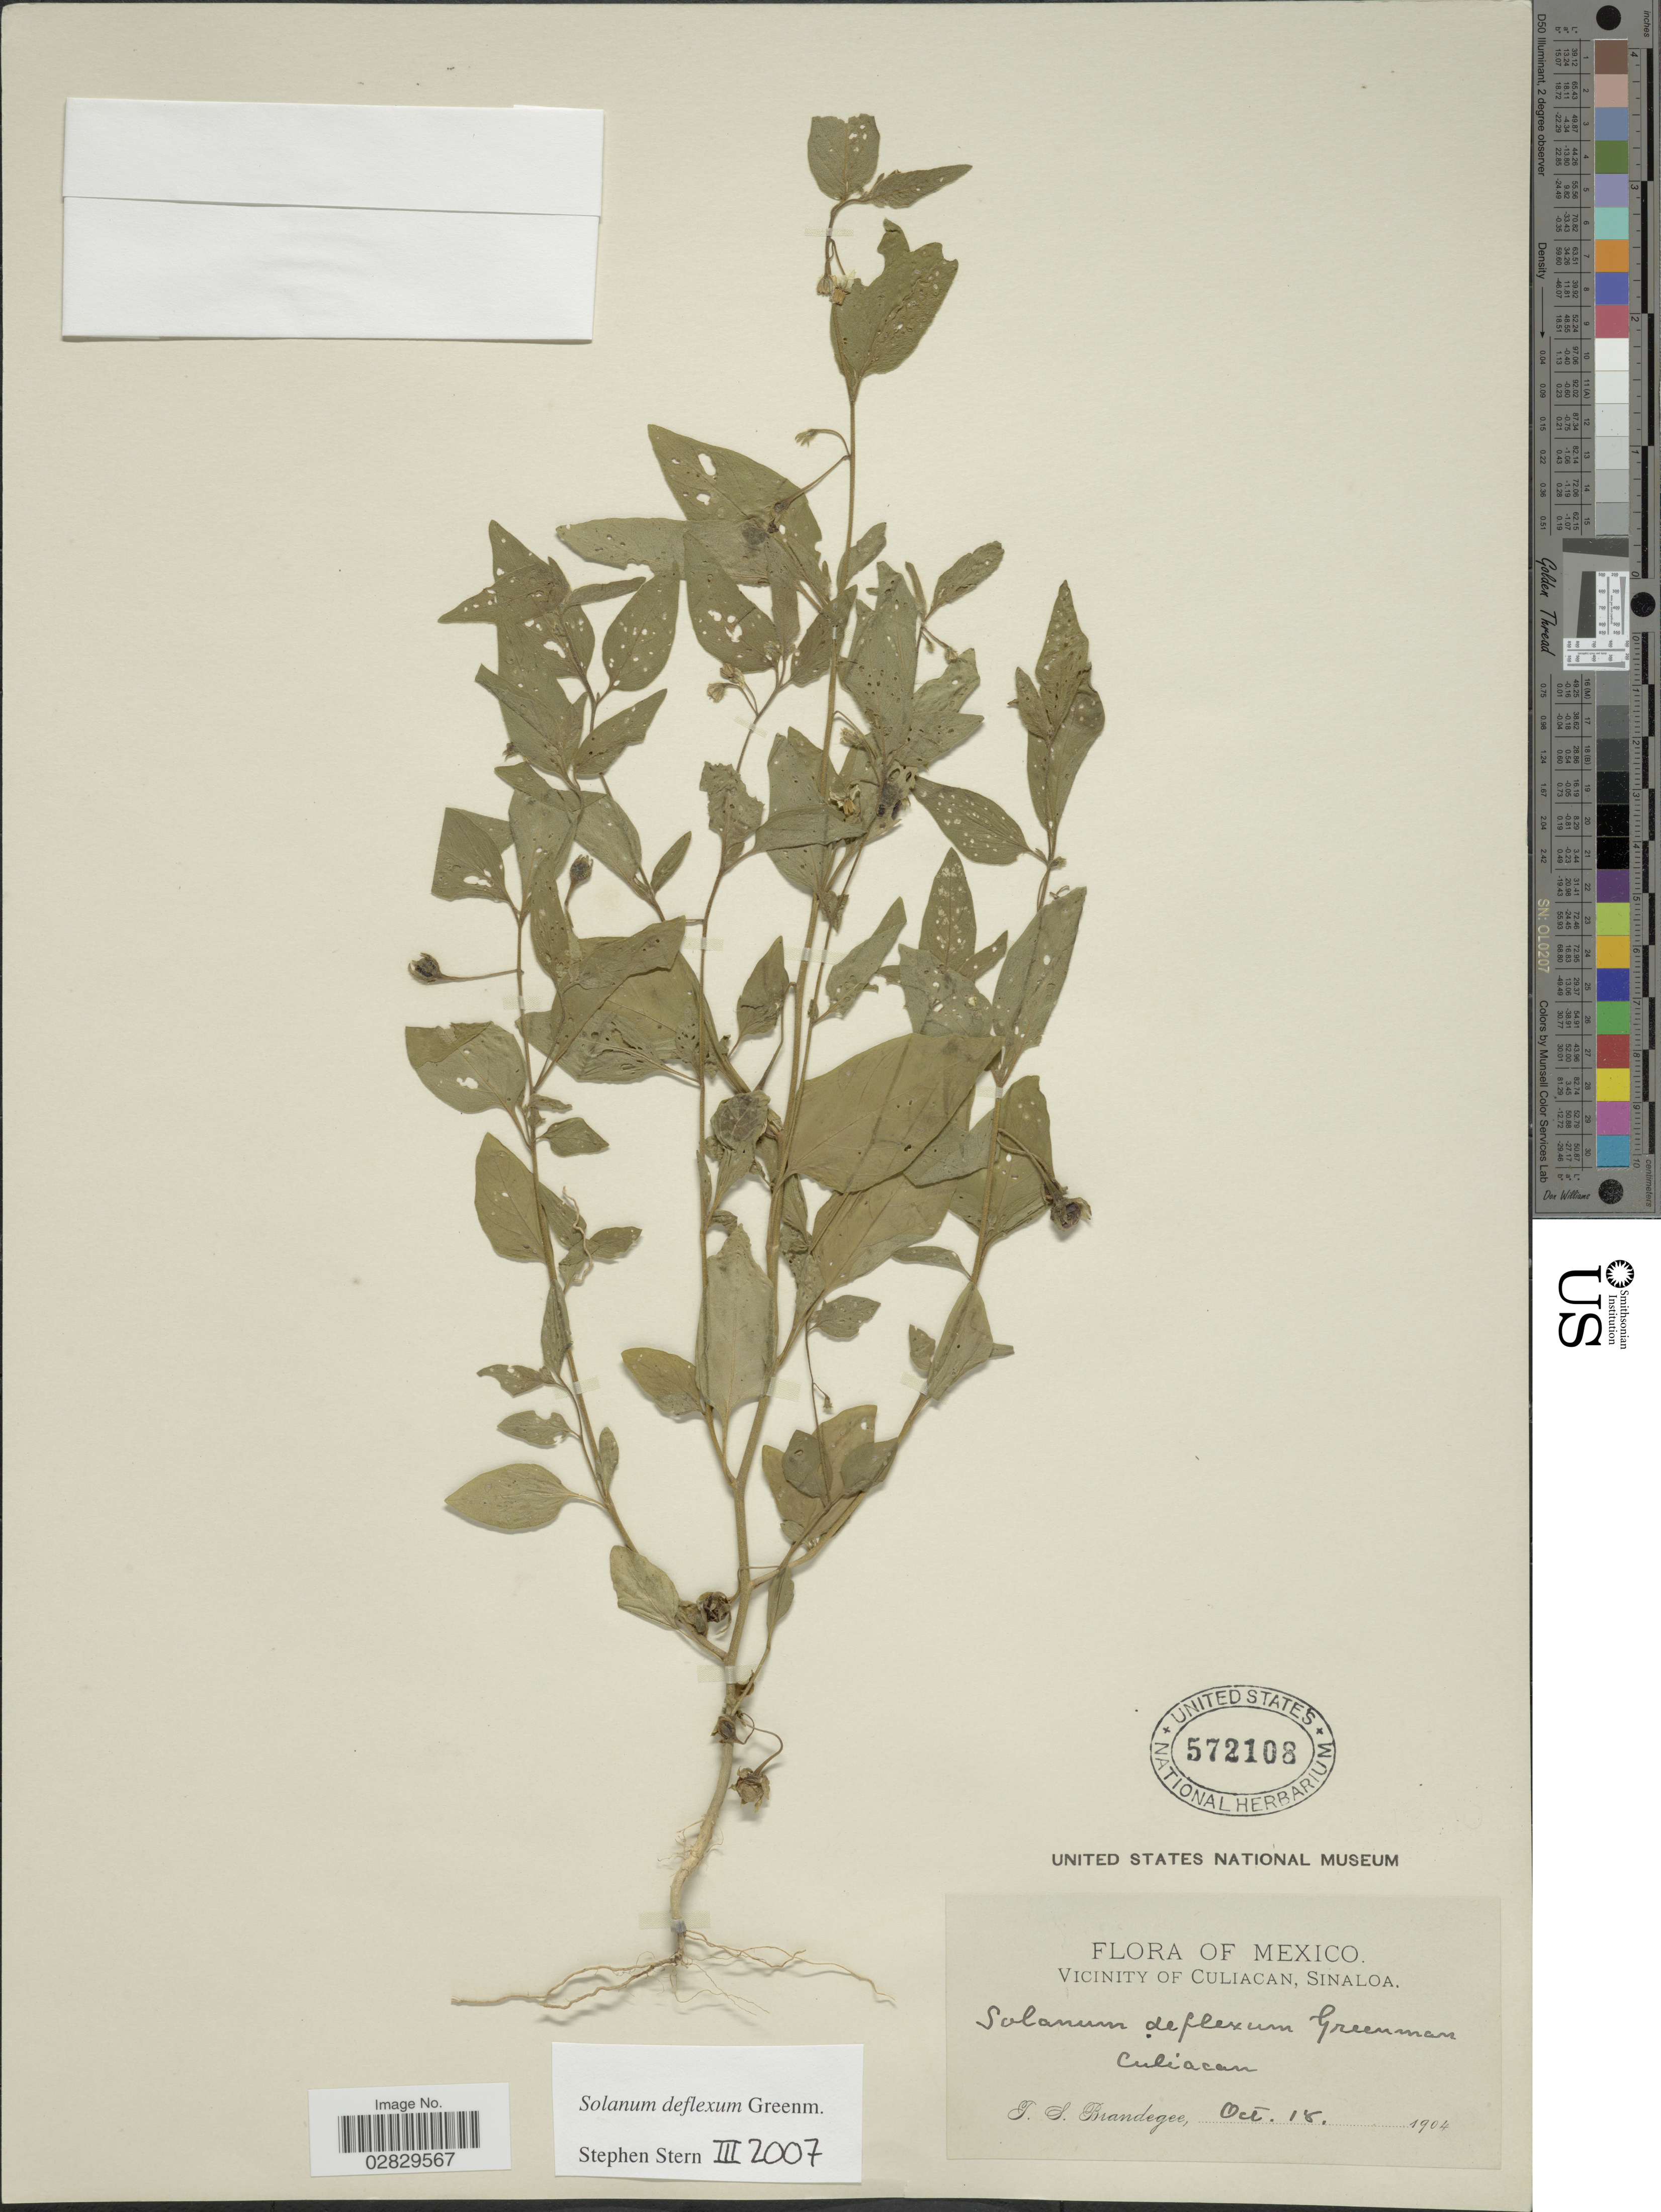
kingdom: Plantae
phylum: Tracheophyta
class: Magnoliopsida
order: Solanales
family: Solanaceae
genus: Solanum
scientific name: Solanum deflexum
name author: Greenm.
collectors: J. S. Brandegee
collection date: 1904-10-18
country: Mexico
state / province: Sinaloa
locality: Vicinity of Culiacan. Culiacan.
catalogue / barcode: US 572108